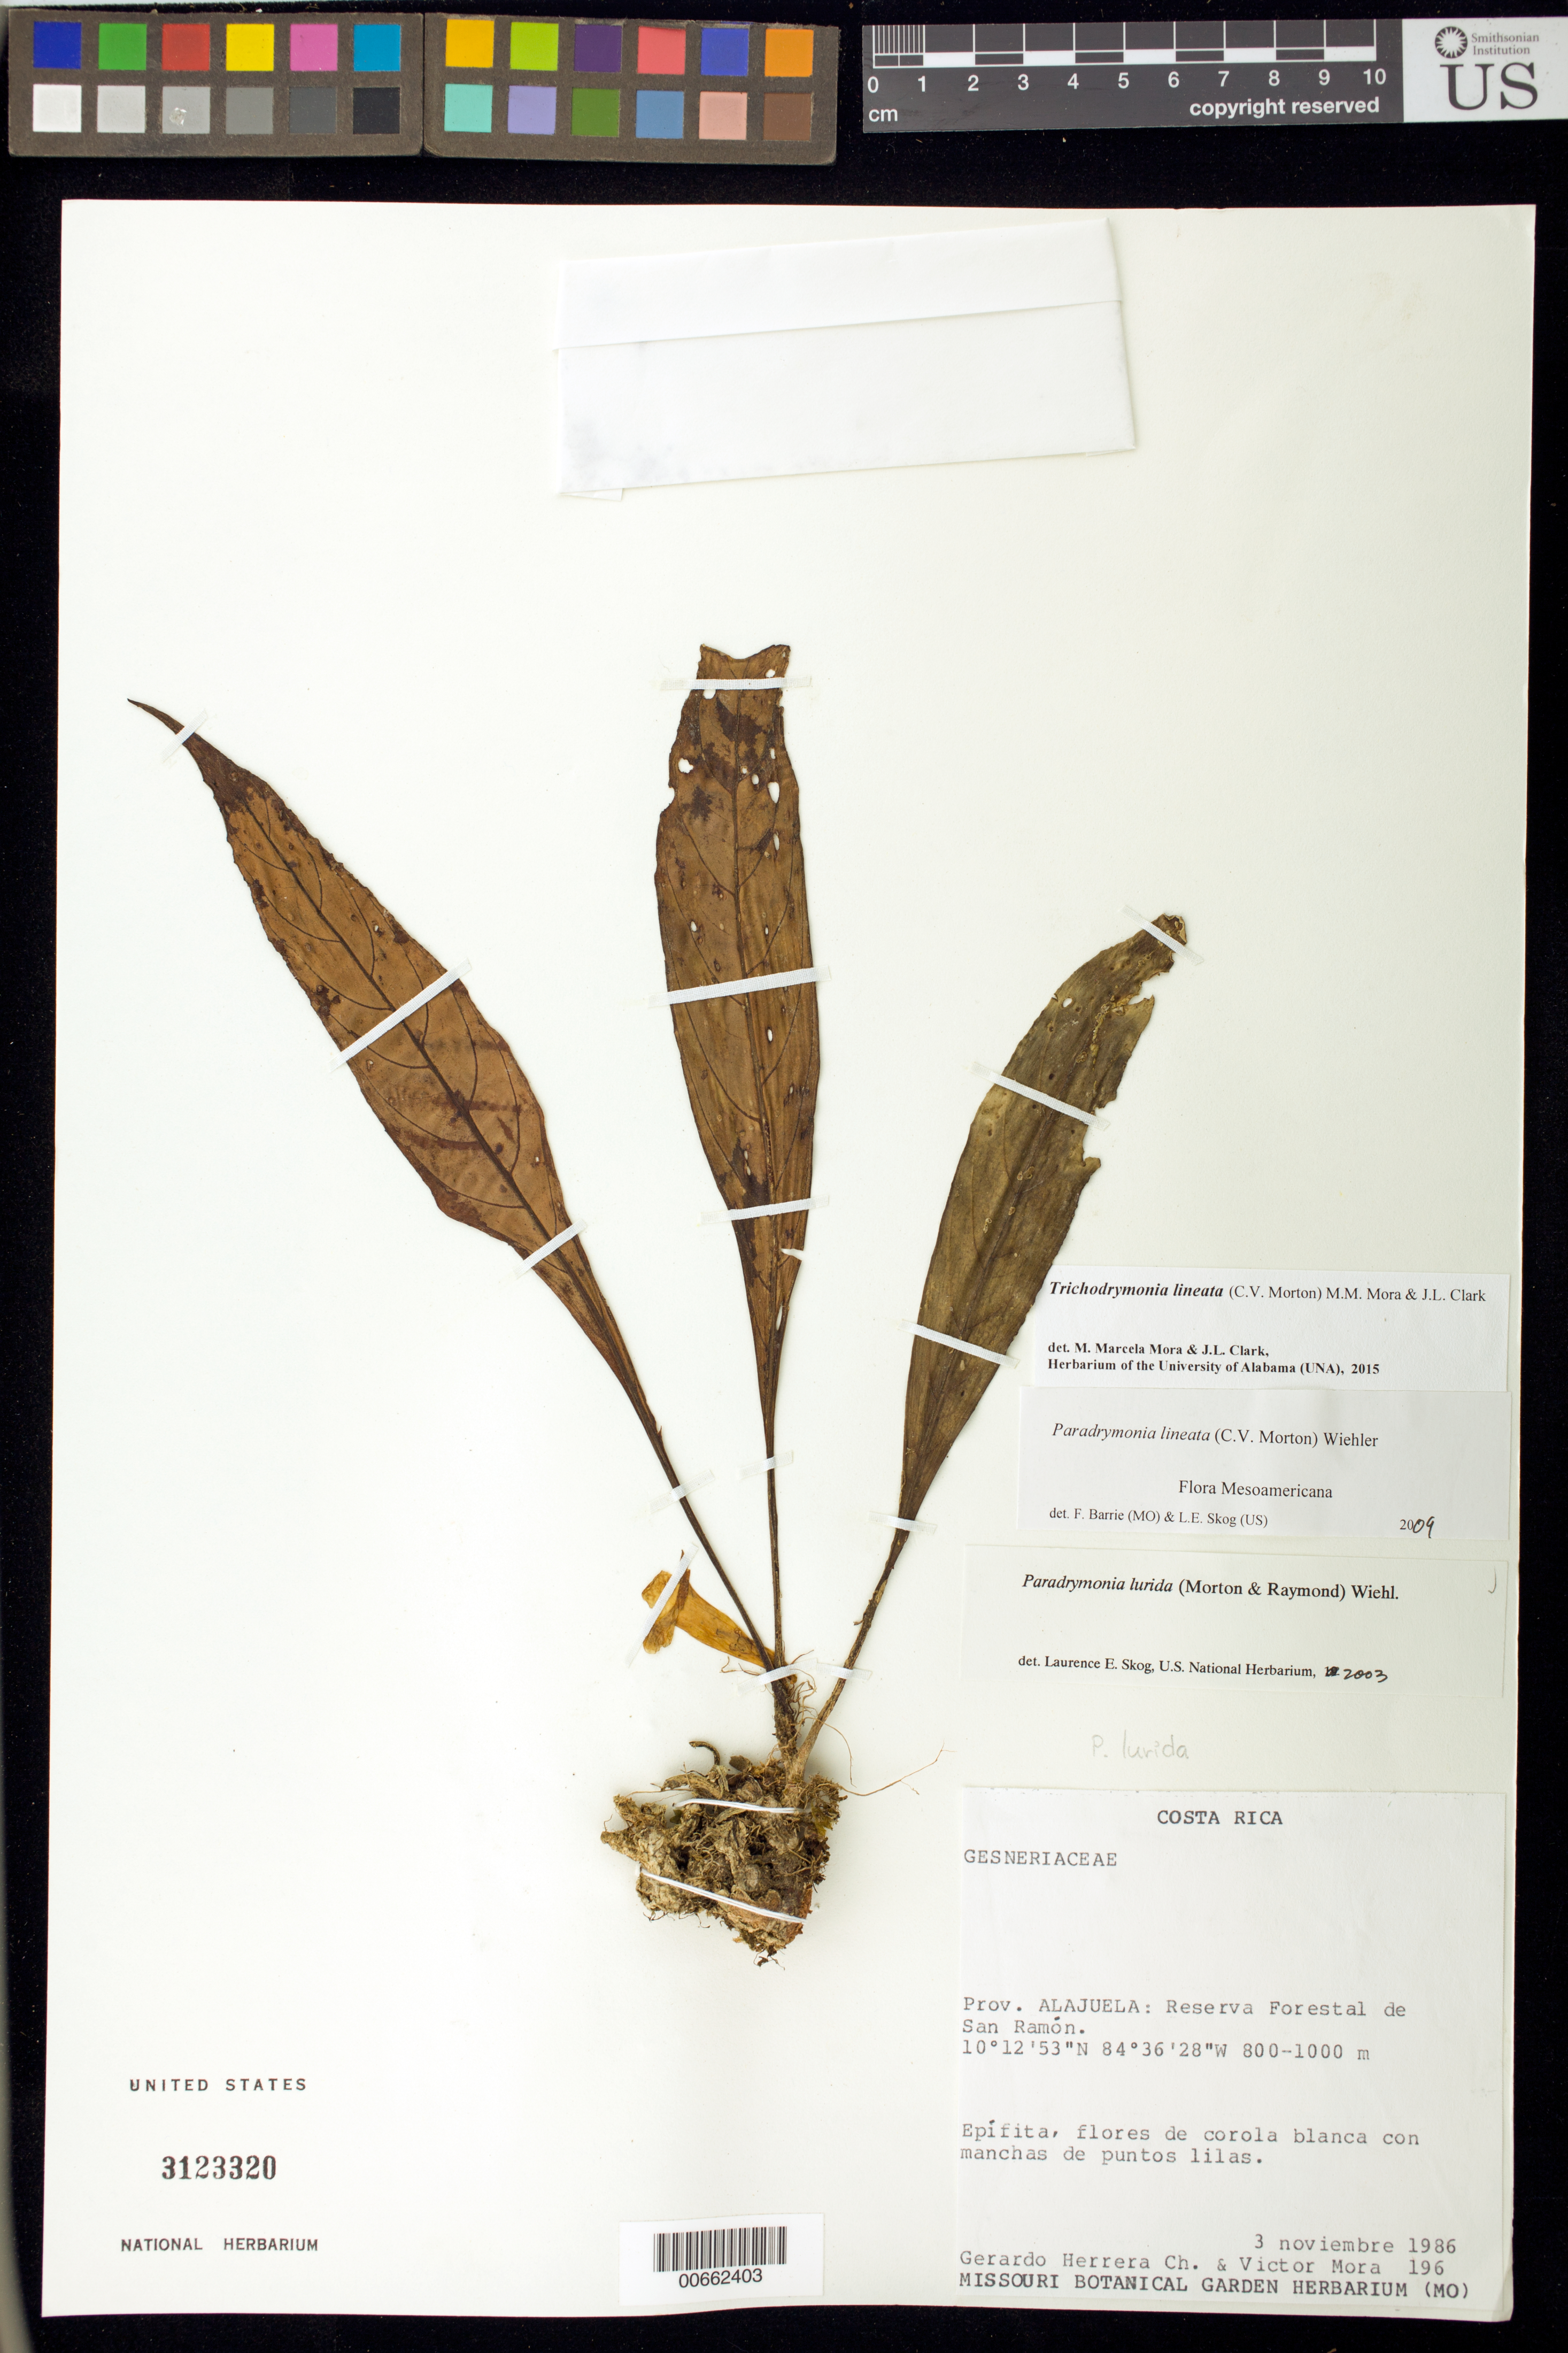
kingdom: Plantae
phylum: Tracheophyta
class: Magnoliopsida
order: Lamiales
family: Gesneriaceae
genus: Trichodrymonia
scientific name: Trichodrymonia lineata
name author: (C.V. Morton) M.M. Mora & J.L. Clark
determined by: Mora, M. M.; Clark, J. L.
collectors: G. Herrera & V. Mora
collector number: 196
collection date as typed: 03 Nov 1986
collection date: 1986-11-03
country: Costa Rica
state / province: Alajuela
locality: Reserva Forestal de San Ramón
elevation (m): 800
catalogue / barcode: US 3123320